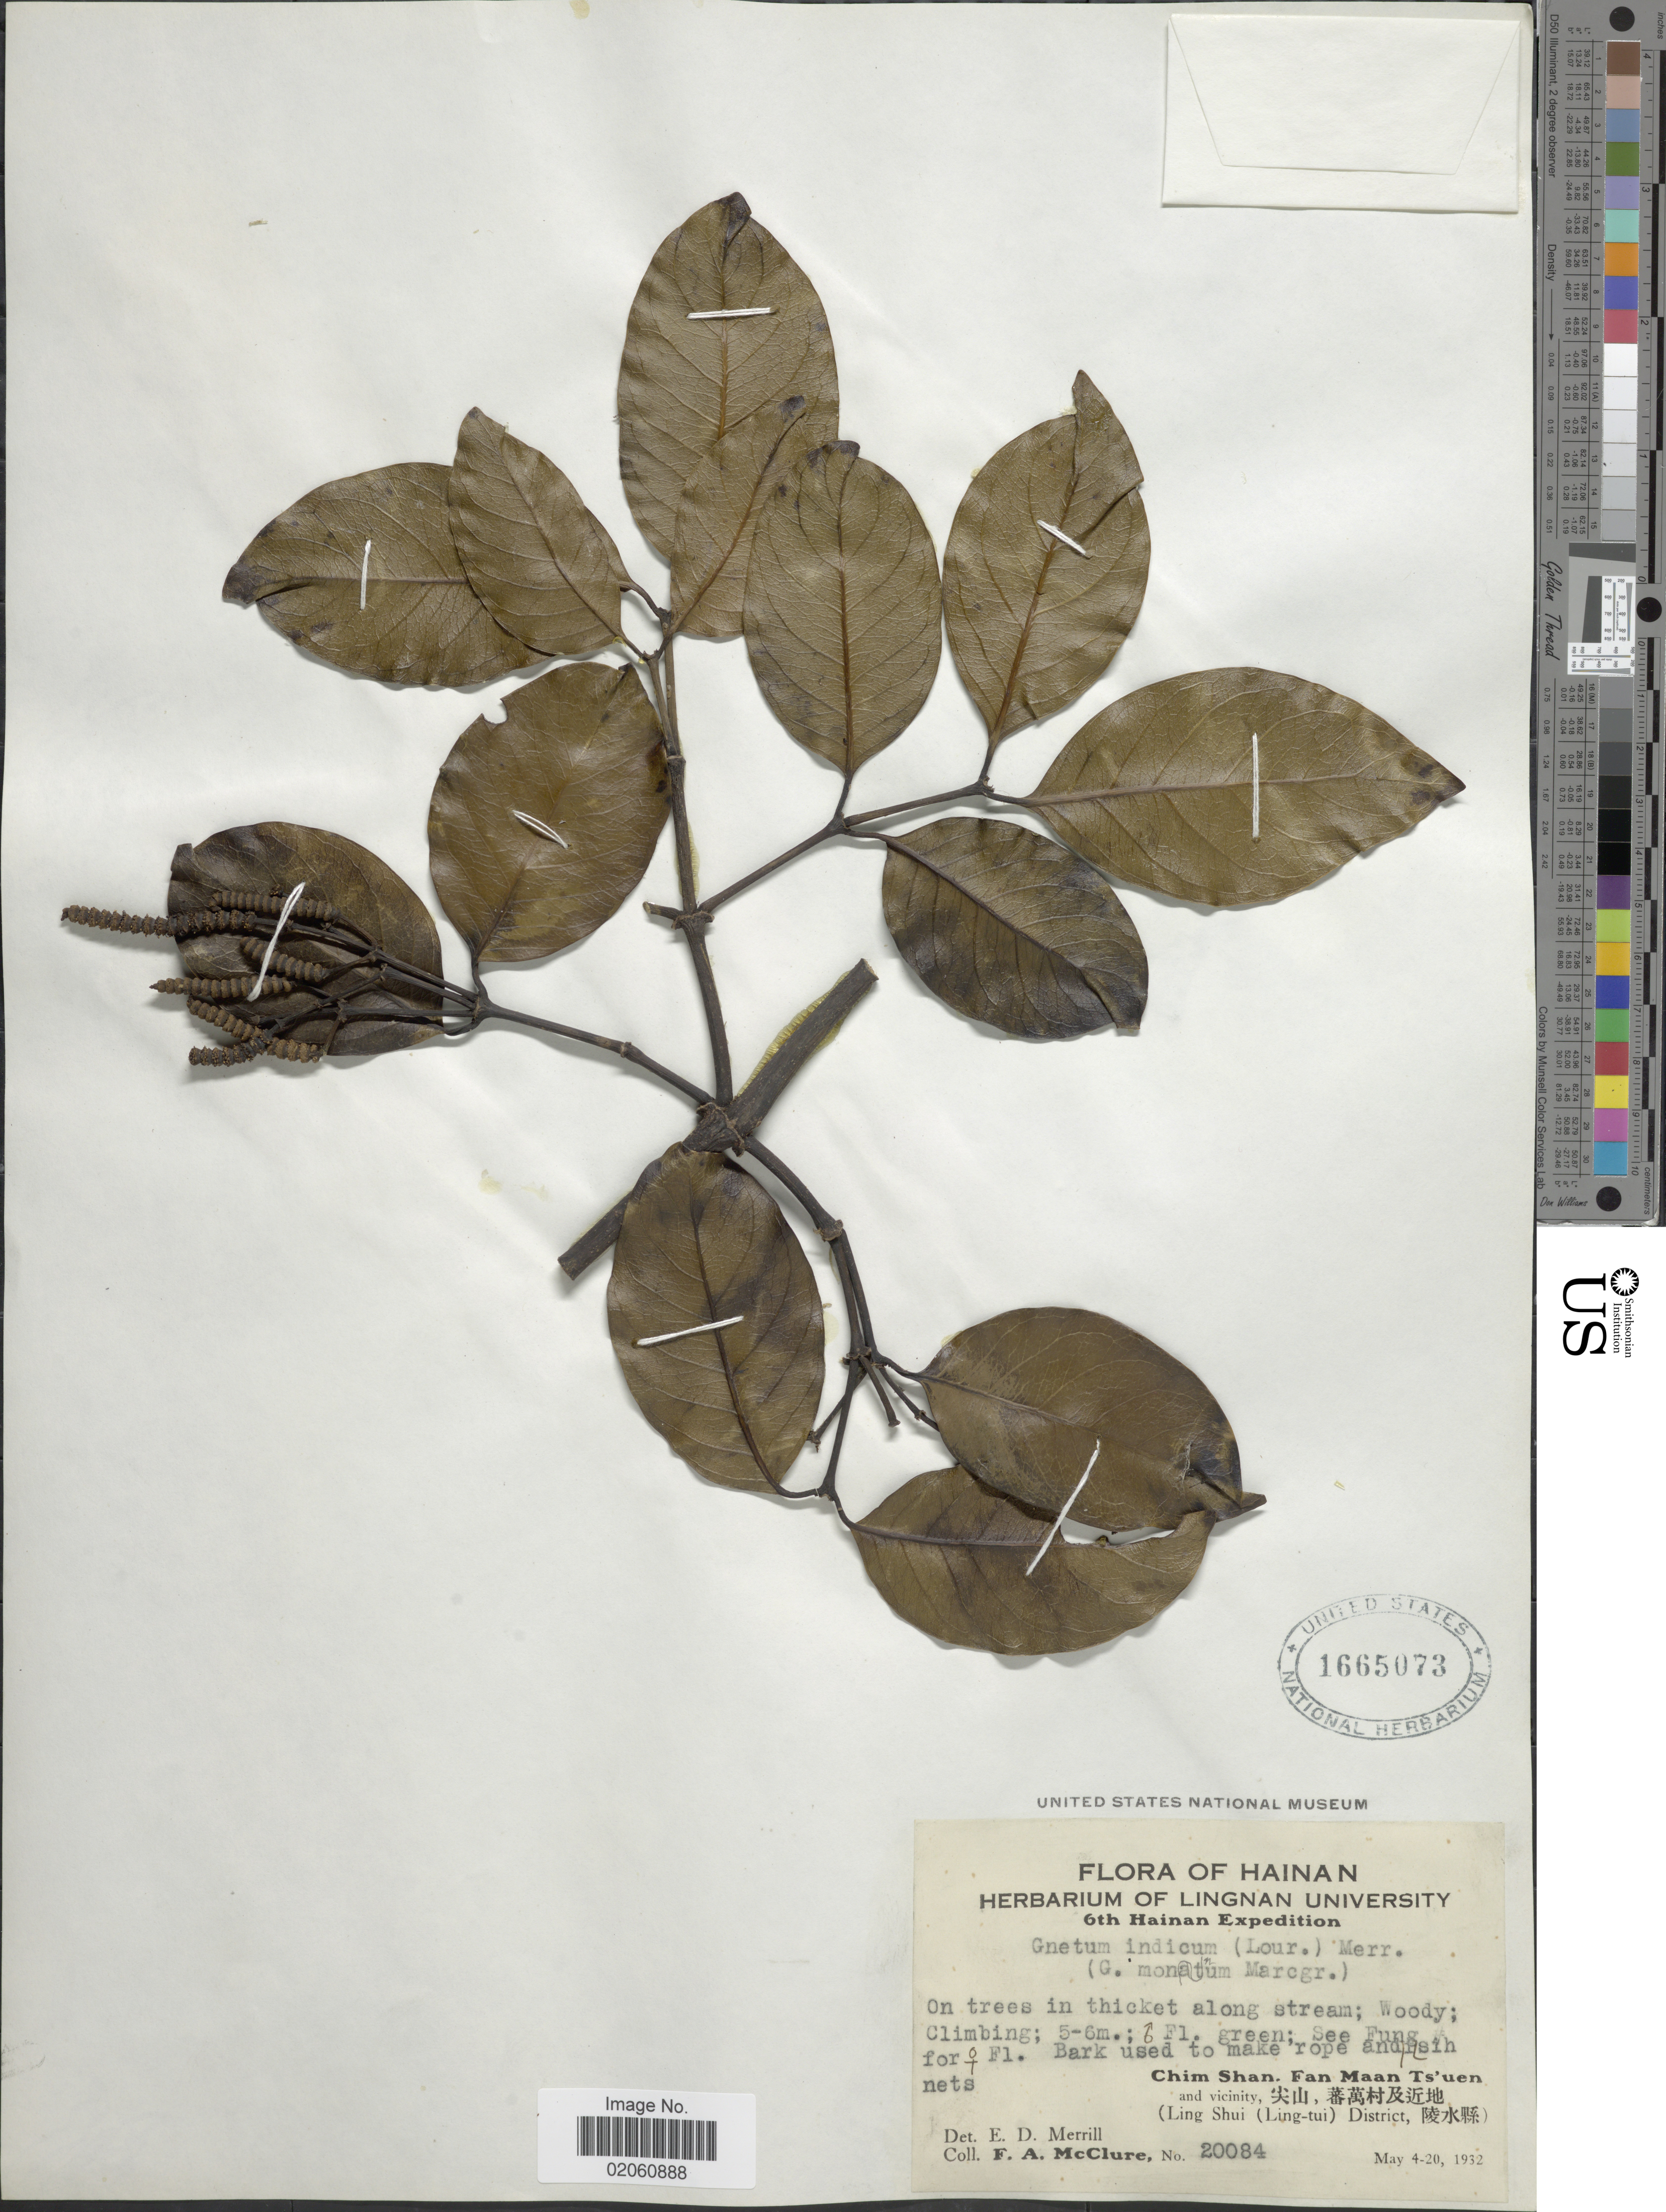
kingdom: Plantae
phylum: Tracheophyta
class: Gnetopsida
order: Gnetales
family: Gnetaceae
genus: Gnetum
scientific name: Gnetum indicum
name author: (Lour.) Merr.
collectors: F. A. McClure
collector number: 20084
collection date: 1932-05-04/1932-05-20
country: China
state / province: Hainan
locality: Orees in thicket along stream; Chim Shan Fan Maan Ts'uen and vicinity, (Ling Shui (Ling-tui) District,)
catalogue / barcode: US 1665073